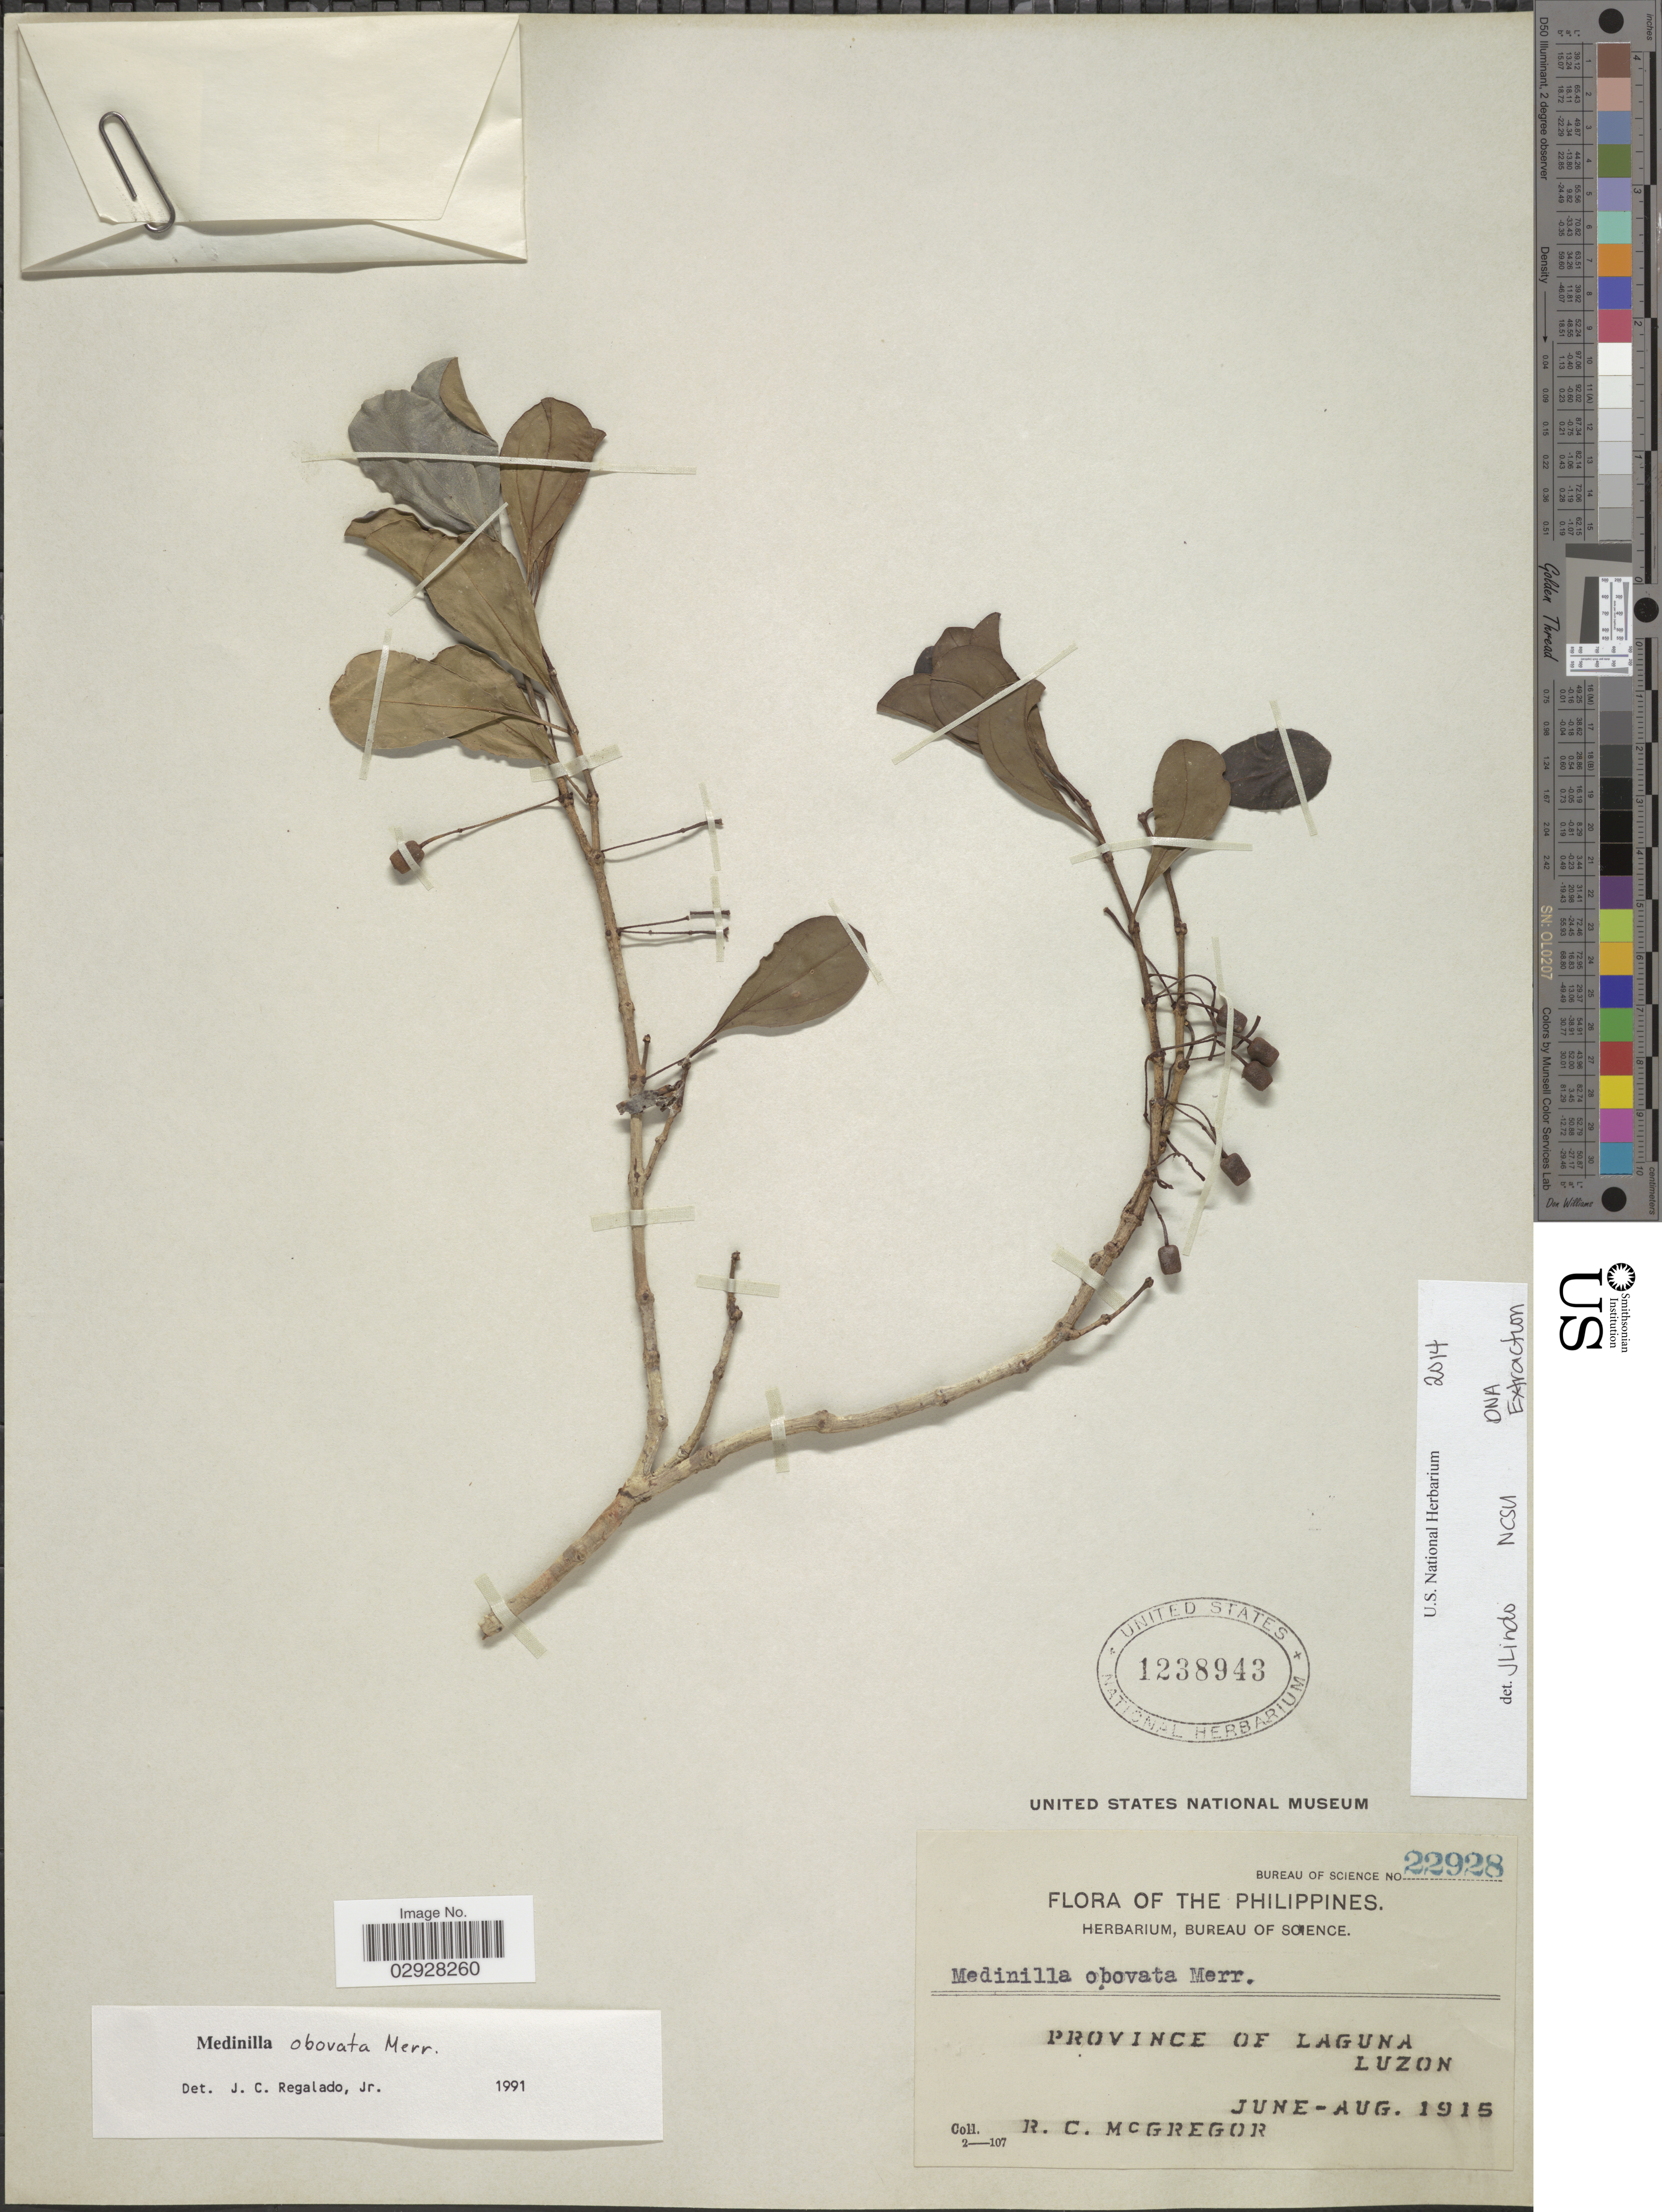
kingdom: Plantae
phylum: Tracheophyta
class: Magnoliopsida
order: Myrtales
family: Melastomataceae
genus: Medinilla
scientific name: Medinilla obovata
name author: Merr.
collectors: R. C. McGregor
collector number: Bureau of Science 22928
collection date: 1915-06/1915-08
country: Philippines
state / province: Calabarzon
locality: Province of Laguna, Luzon.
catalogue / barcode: US 1238943